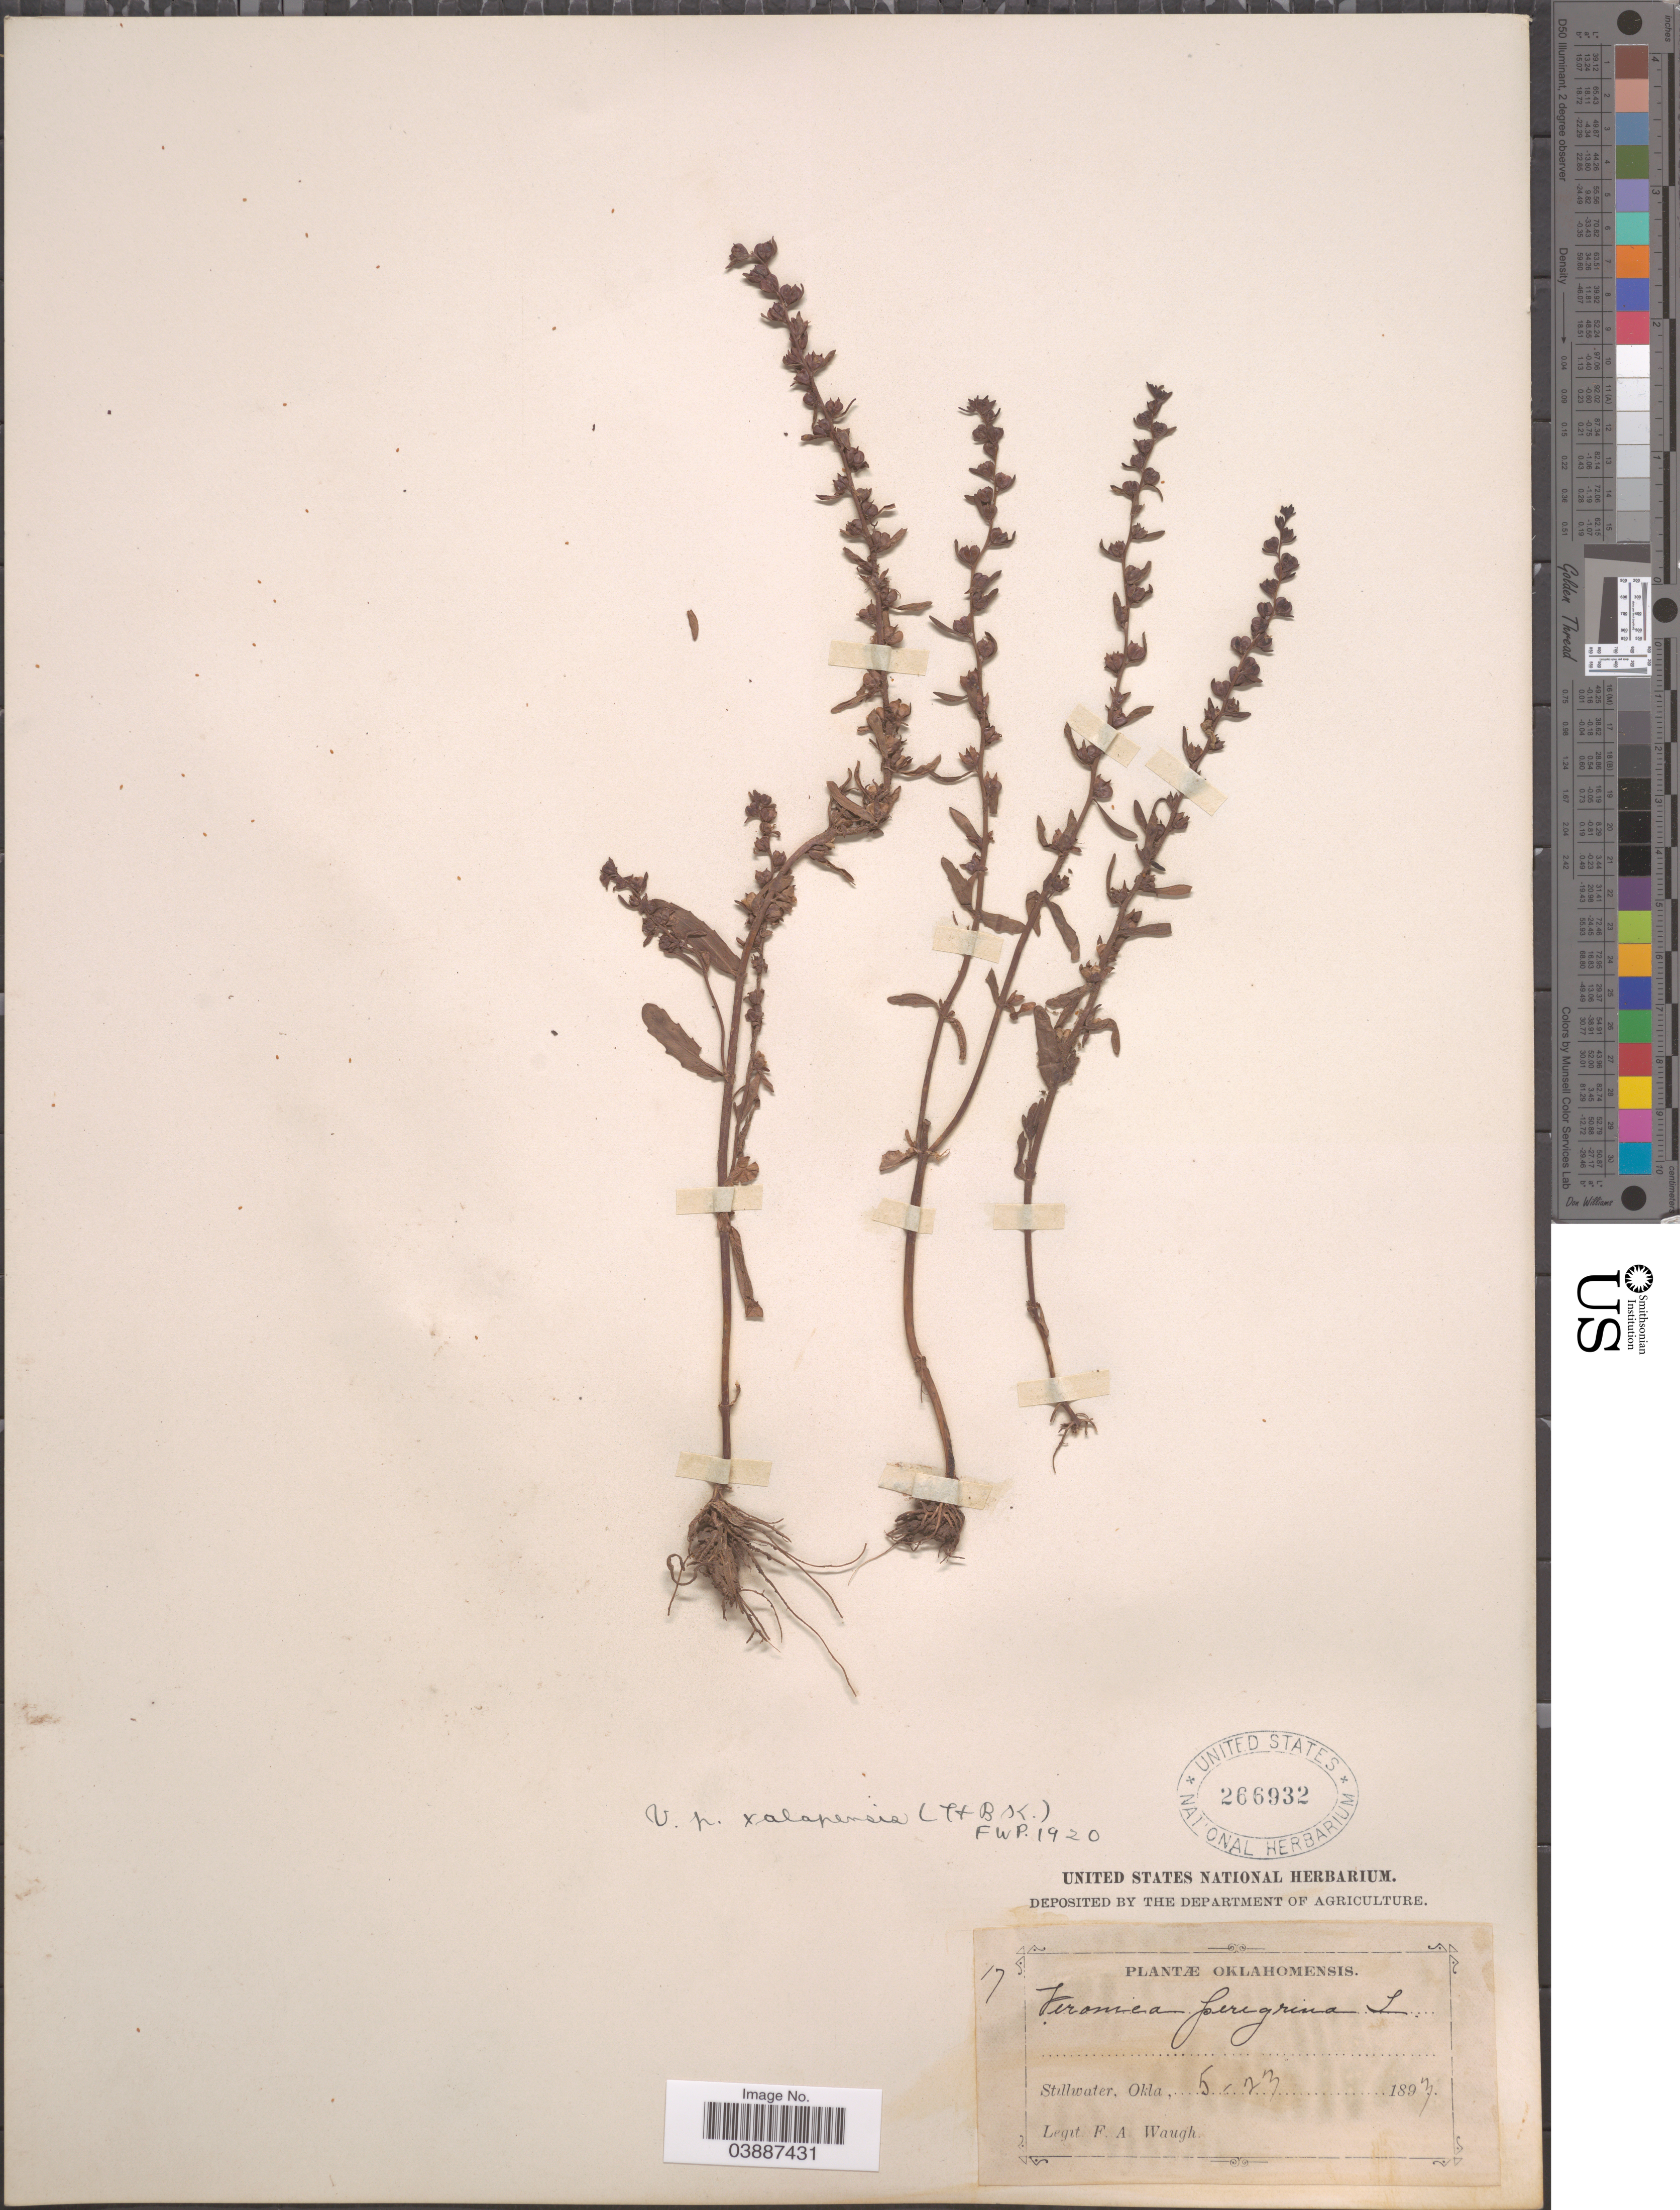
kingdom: Plantae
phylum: Tracheophyta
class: Magnoliopsida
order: Lamiales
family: Plantaginaceae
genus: Veronica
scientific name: Veronica peregrina var. xalapensis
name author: Kunth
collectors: F. Waugh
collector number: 17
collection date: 1893-05-23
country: United States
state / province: Oklahoma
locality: Stillwater.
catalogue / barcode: US 266932